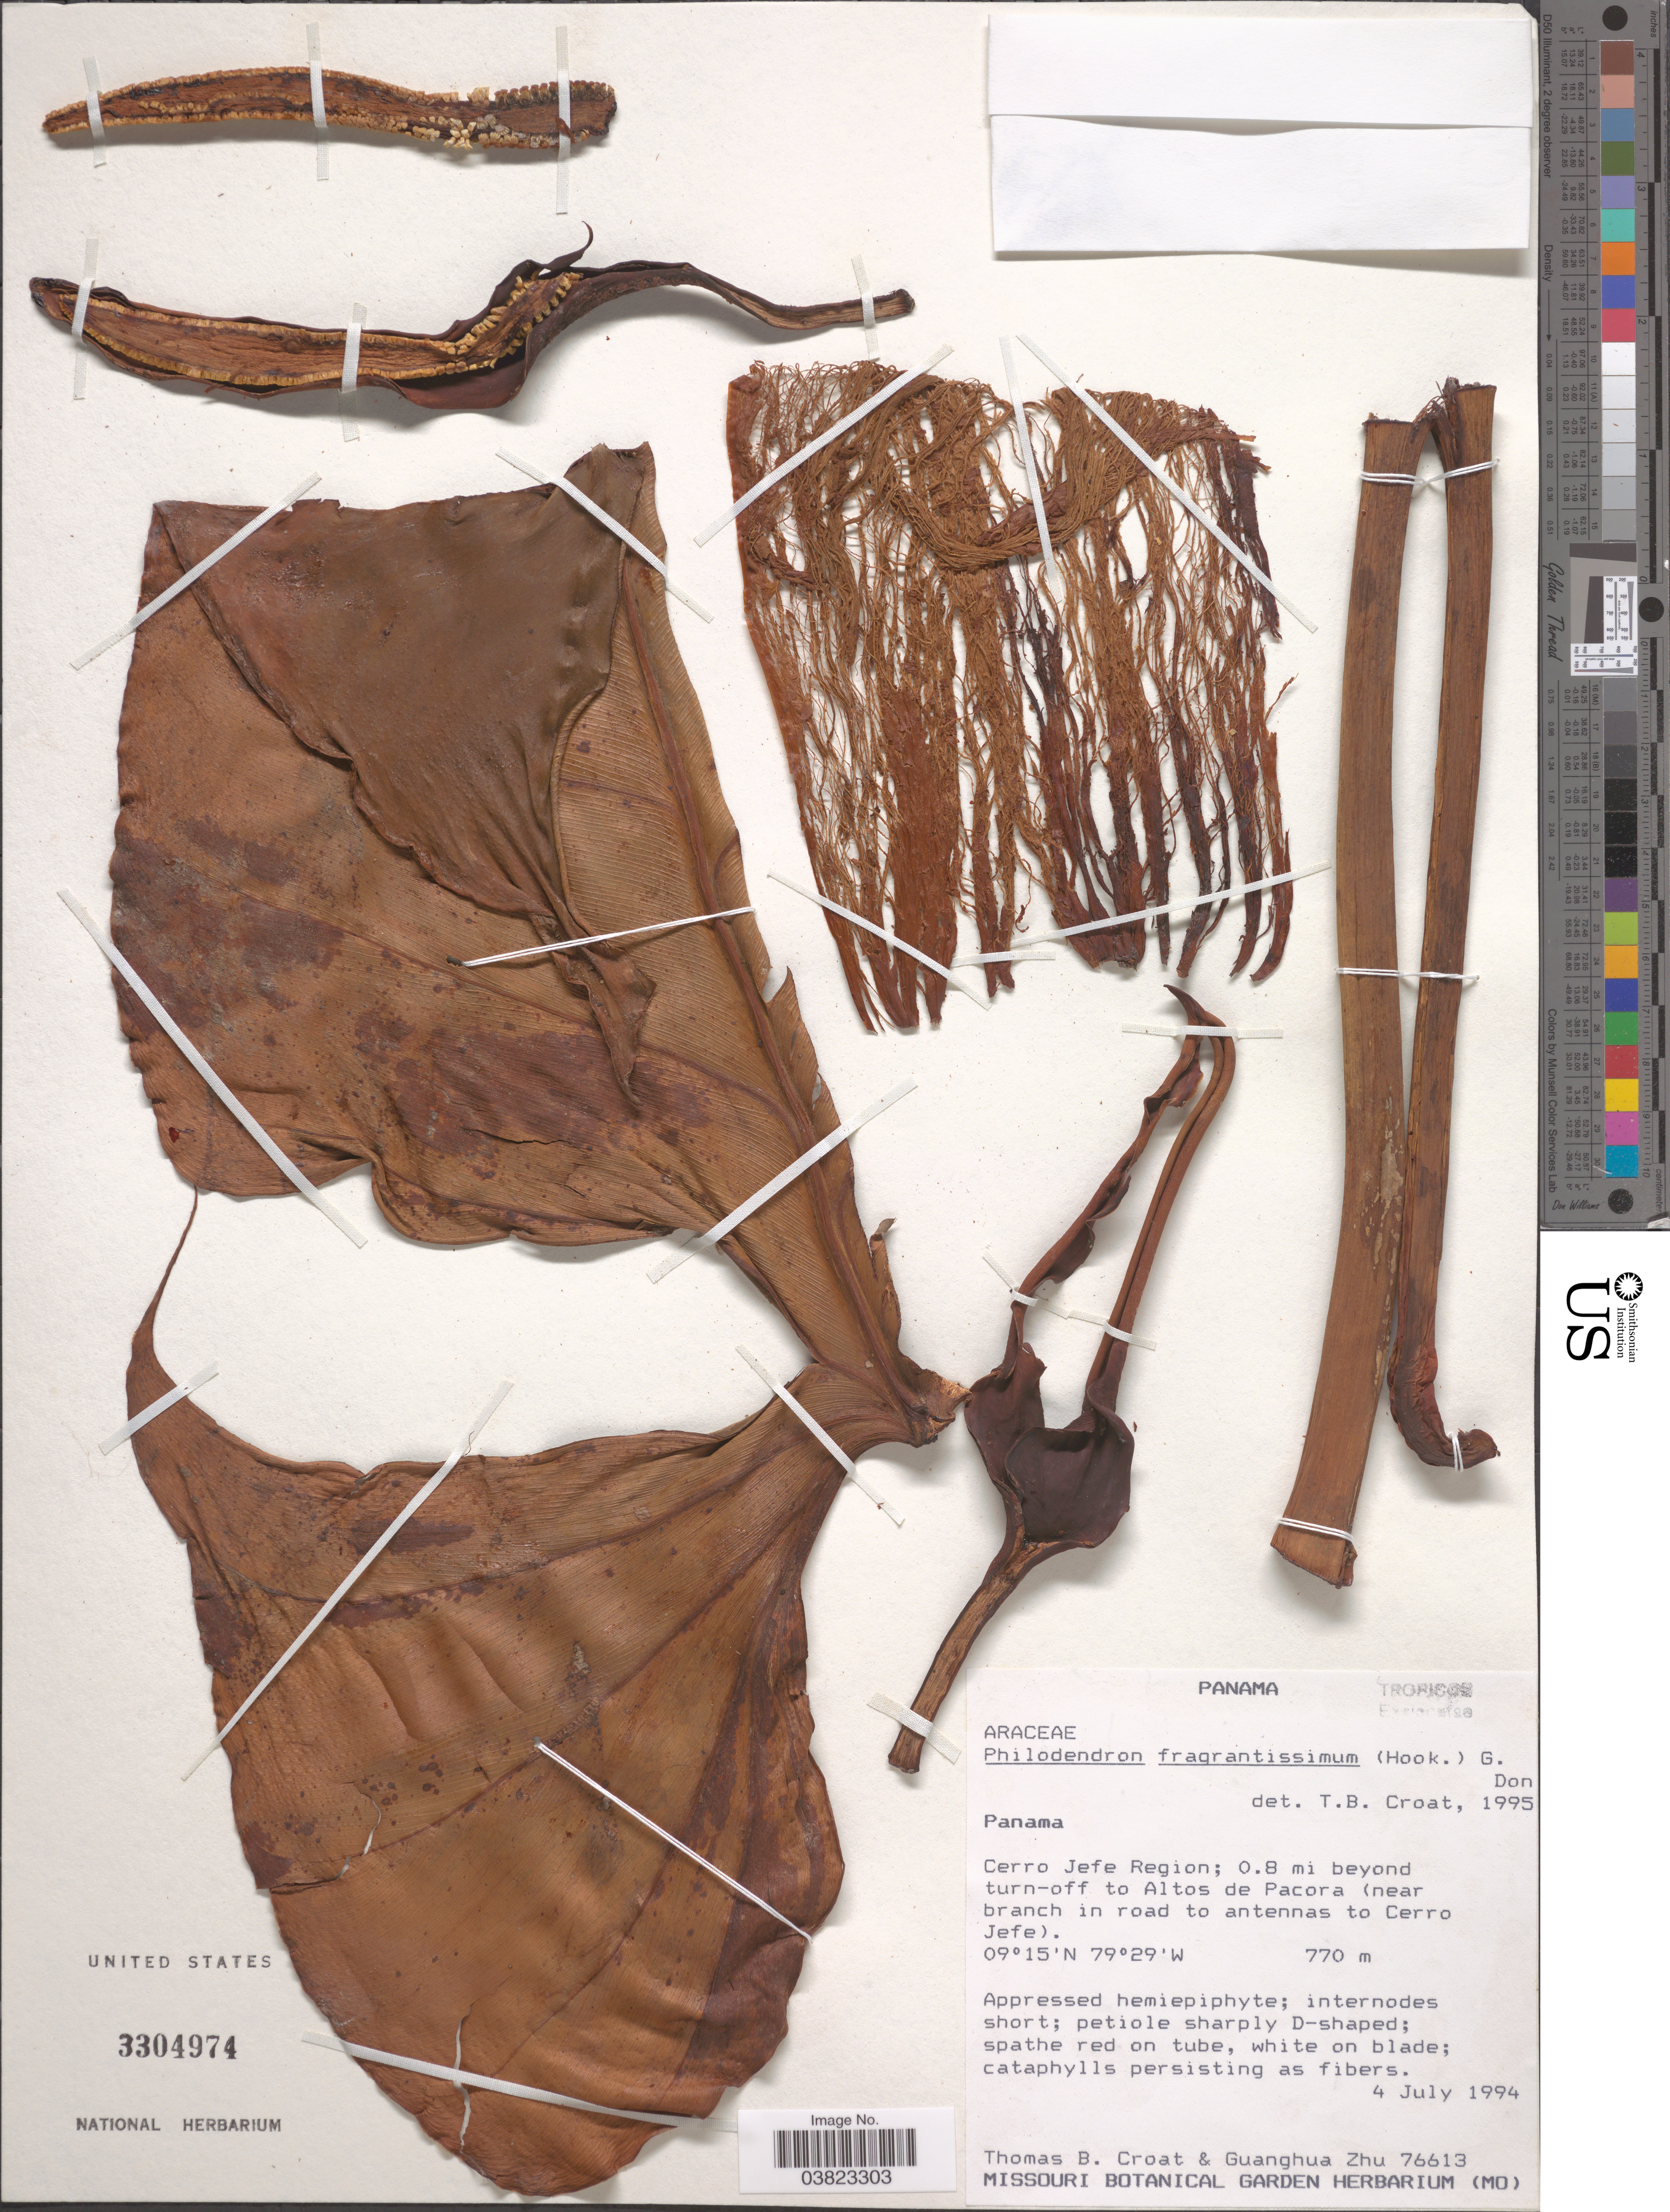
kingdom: Plantae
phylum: Tracheophyta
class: Liliopsida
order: Alismatales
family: Araceae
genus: Philodendron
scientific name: Philodendron fragrantissimum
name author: (G. Don) Kunth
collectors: T. B. Croat & Zhu Guanghua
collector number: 76613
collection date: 1994-07-04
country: Panama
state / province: Panamá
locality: Cerro Jefe Region; 0.8 mi beyond turn-off to Altos de Pacora (near branch in road to antennas to Cerro Jefe).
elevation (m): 770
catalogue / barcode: US 3304974